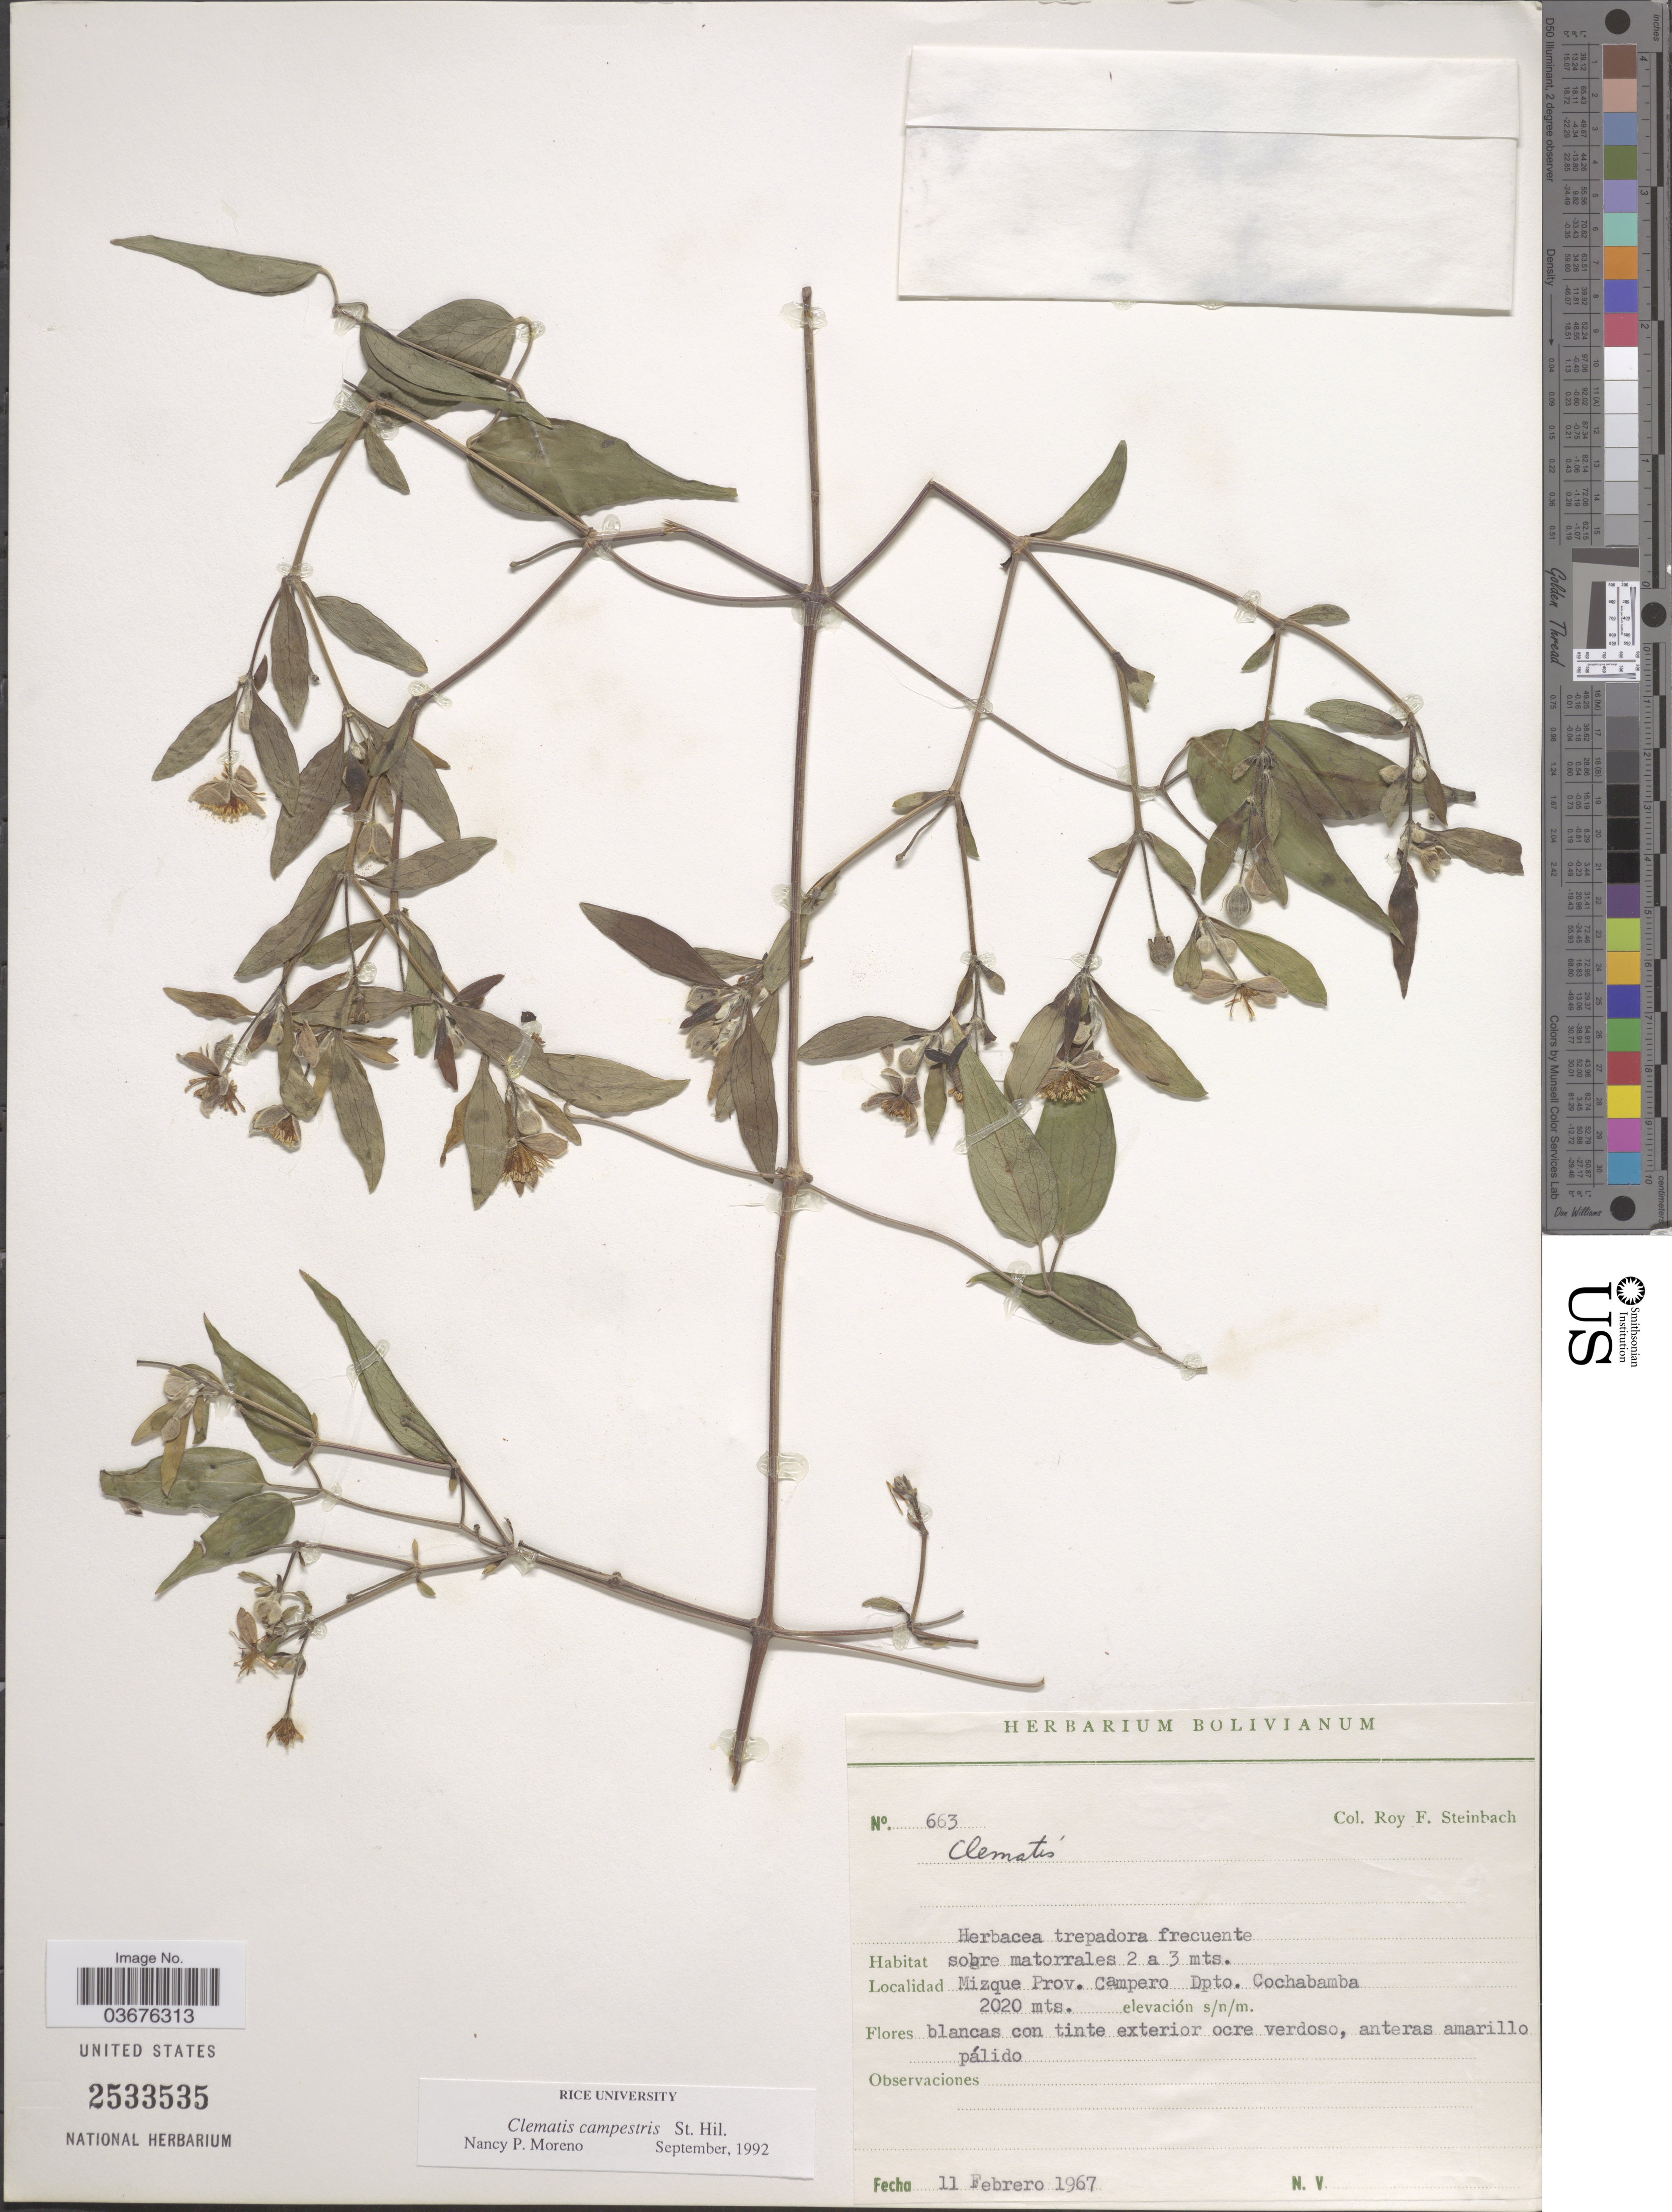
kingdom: Plantae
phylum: Tracheophyta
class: Magnoliopsida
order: Ranunculales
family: Ranunculaceae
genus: Clematis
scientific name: Clematis campestris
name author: A. St.-Hil.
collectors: R. F. Steinbach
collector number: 663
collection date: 1967-02-11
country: Bolivia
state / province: Cochabamba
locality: Mizque Prov. Campero Dpto. Cochabamba.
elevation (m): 2020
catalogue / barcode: US 2533535